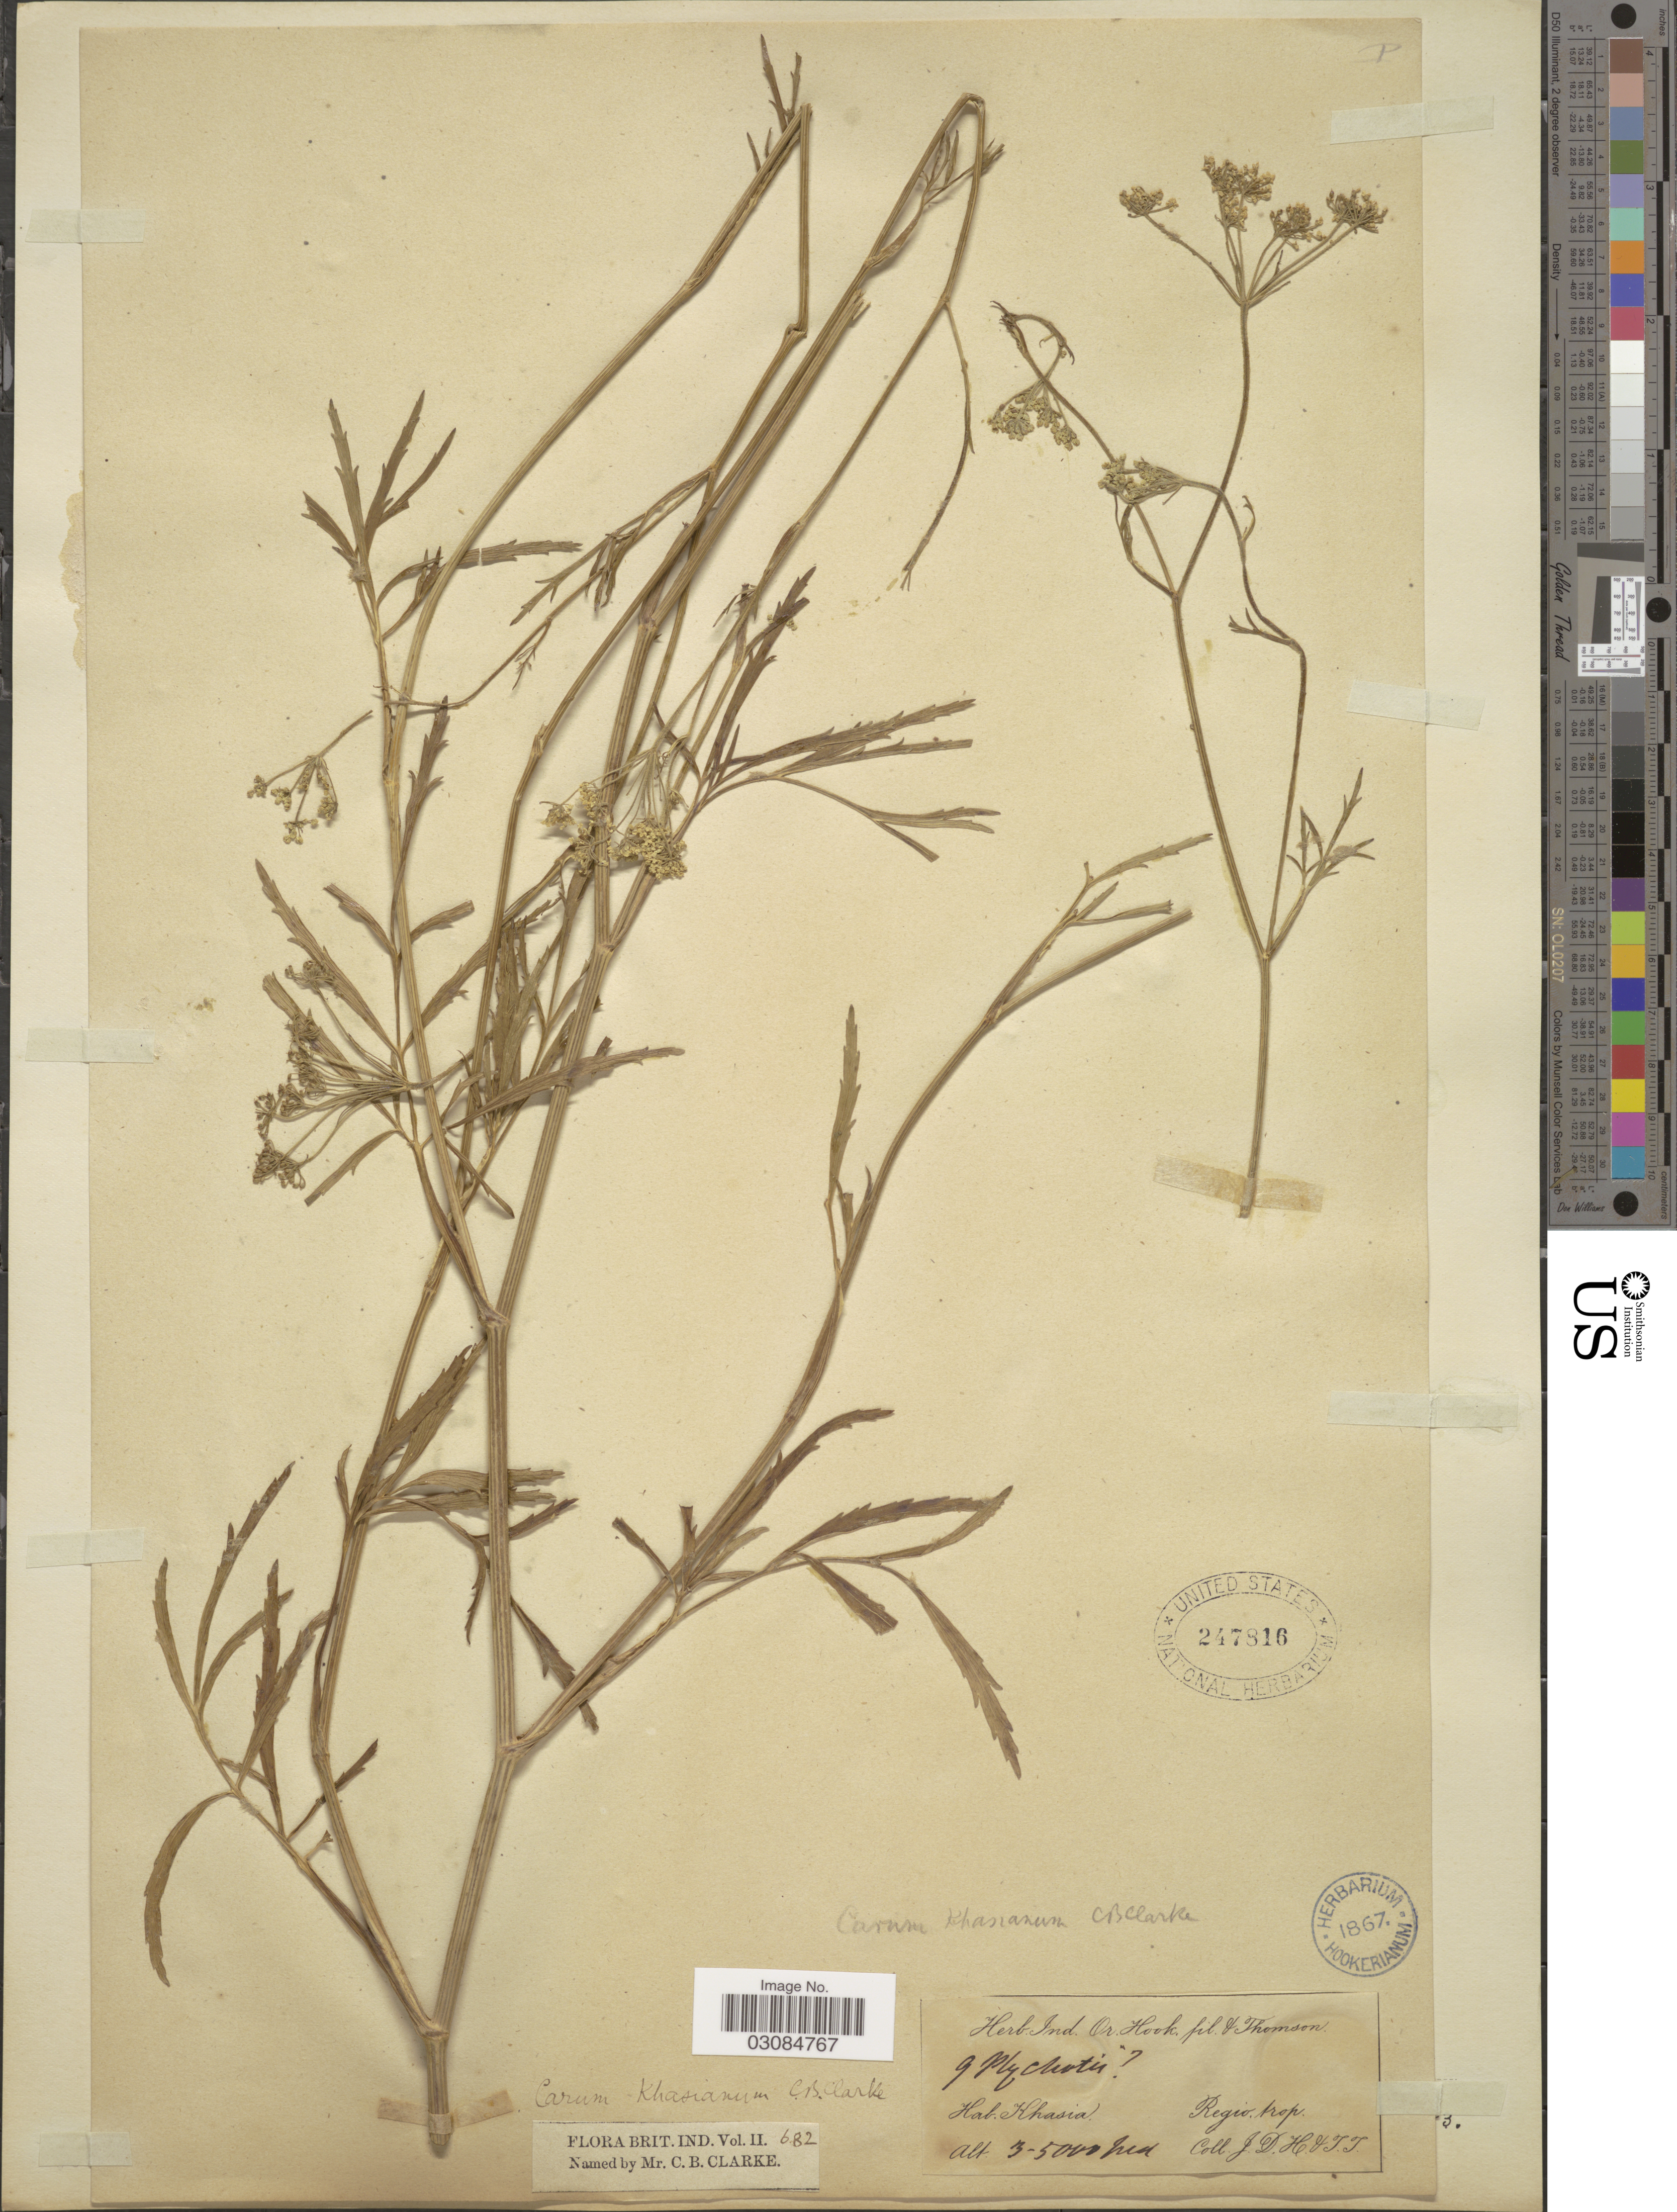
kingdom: Plantae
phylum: Tracheophyta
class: Magnoliopsida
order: Apiales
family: Apiaceae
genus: Trachyspermum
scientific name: Trachyspermum khasianum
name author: H. Wolff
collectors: J. D. Hooker & T. Thomson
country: India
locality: Khassia.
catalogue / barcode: US 247816